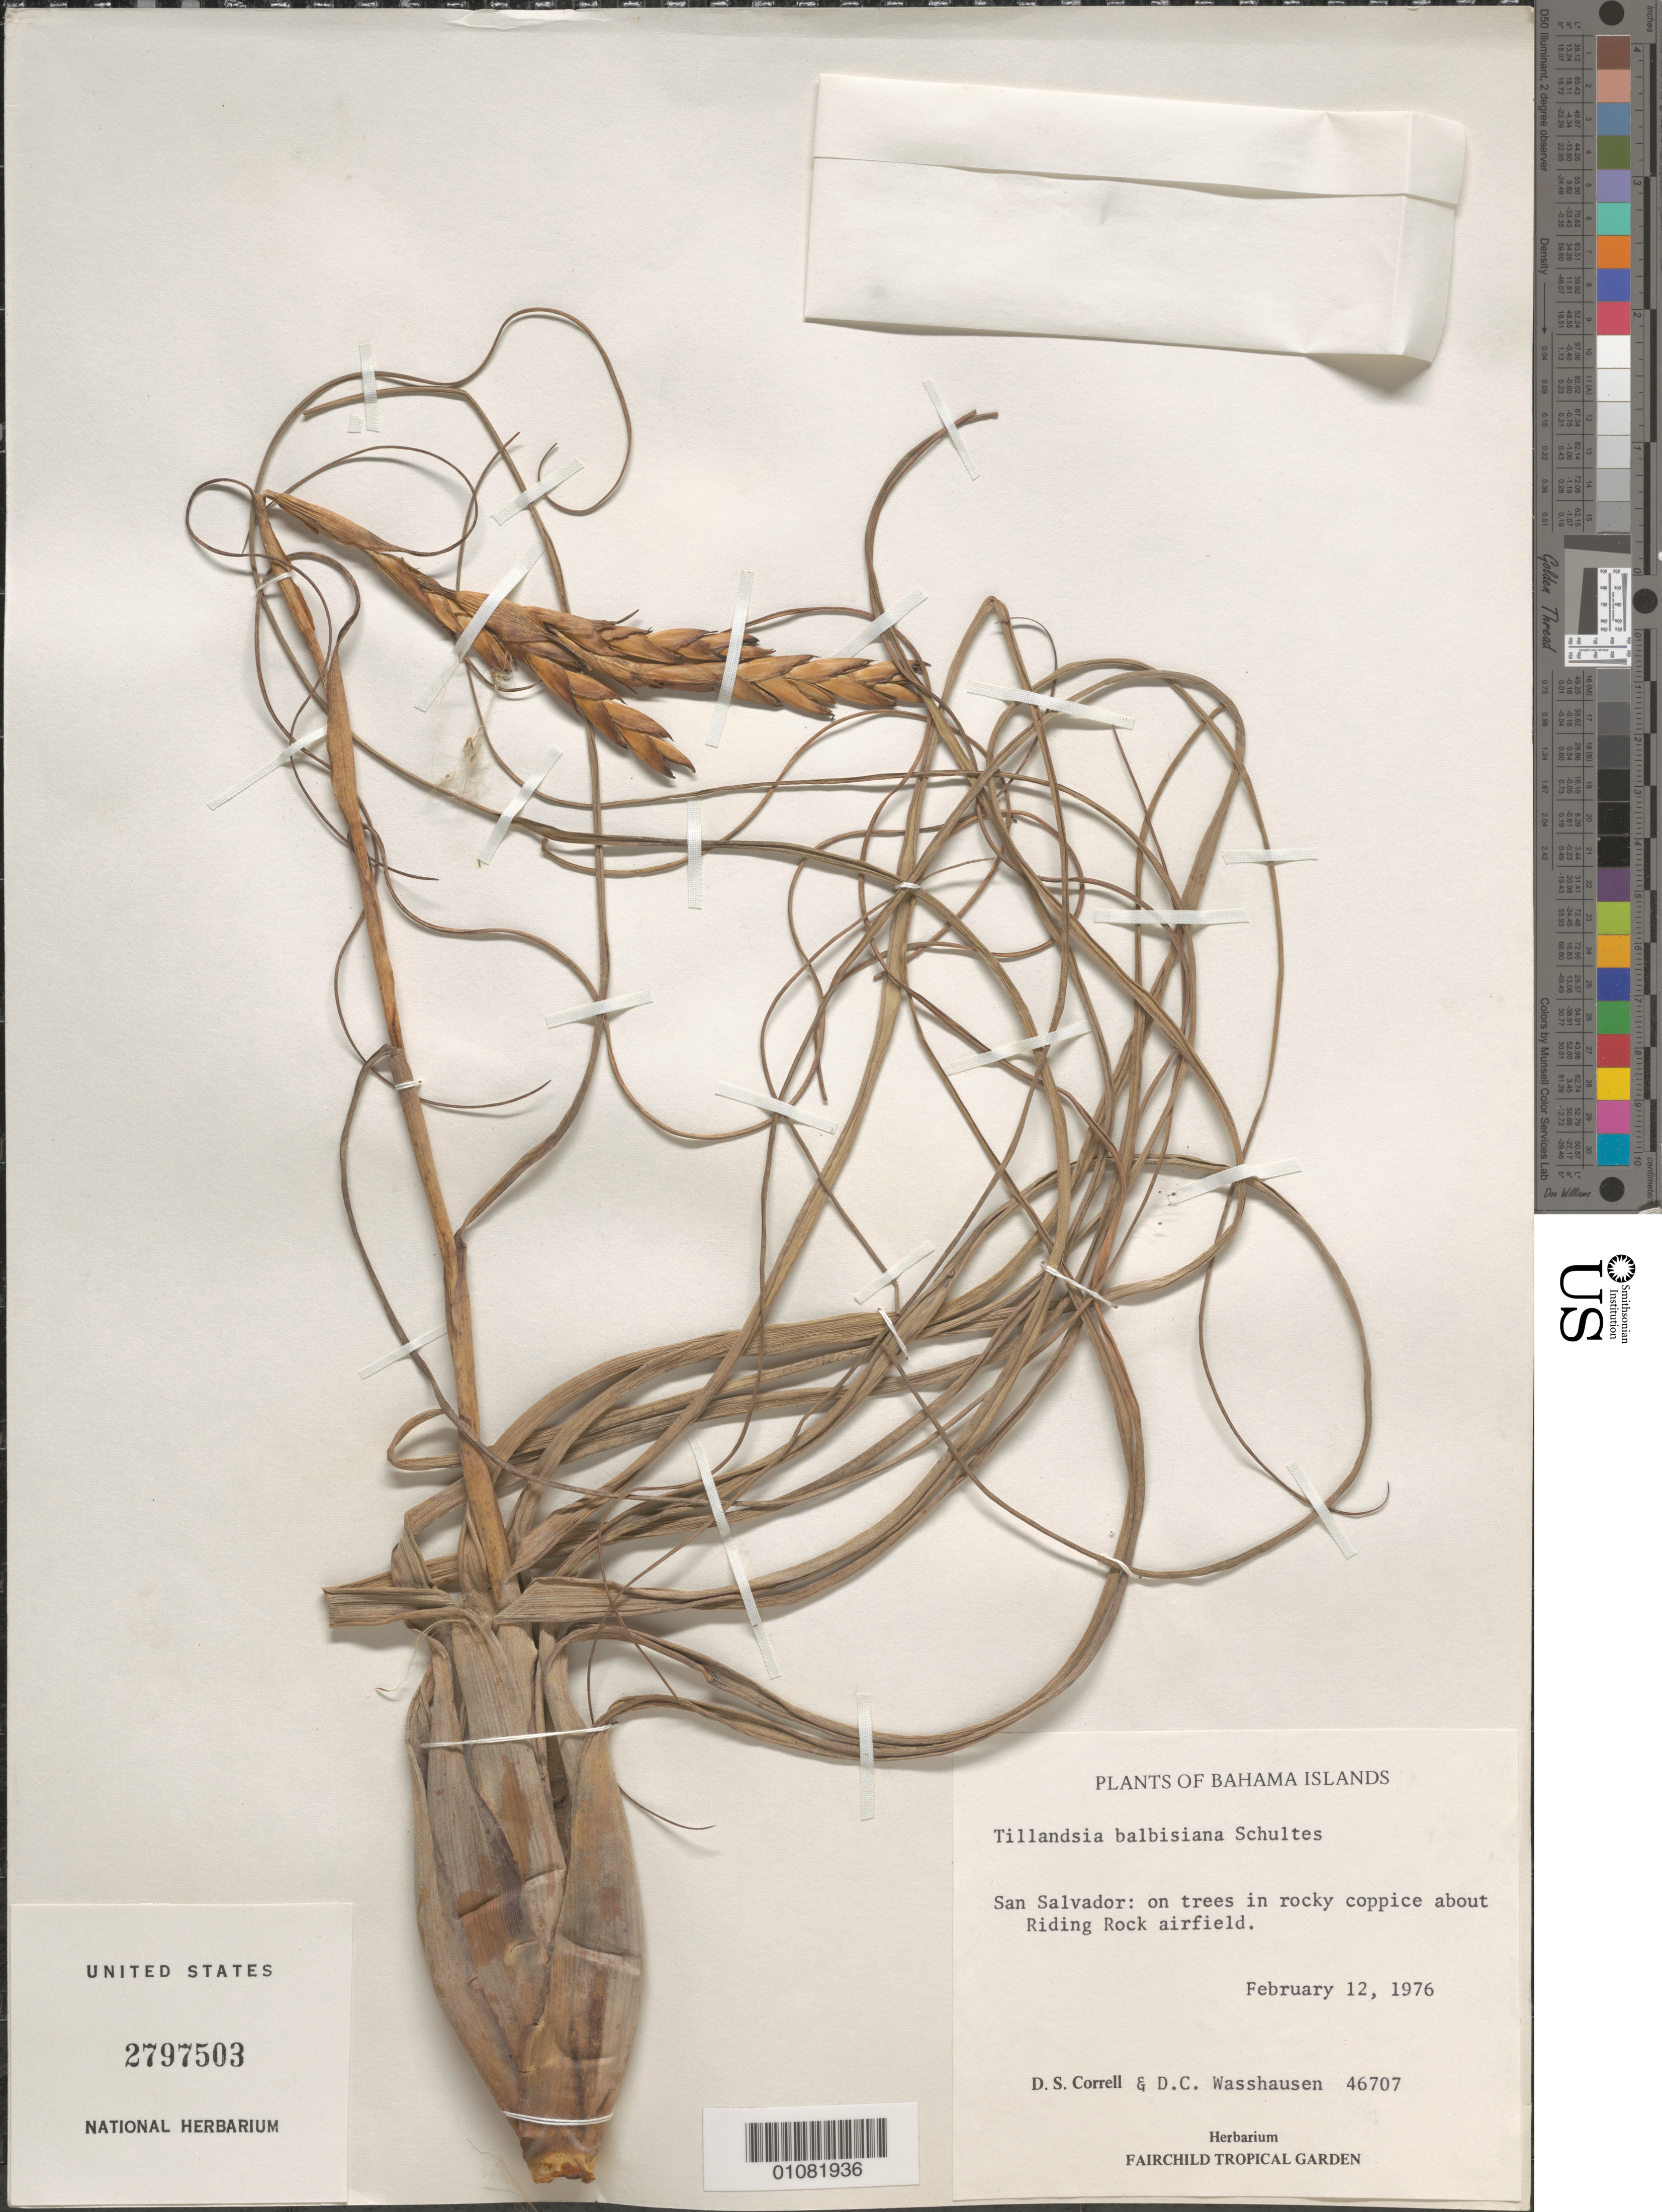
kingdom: Plantae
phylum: Tracheophyta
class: Liliopsida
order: Poales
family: Bromeliaceae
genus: Tillandsia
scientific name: Tillandsia balbisiana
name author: Schult. f.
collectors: D. S. Correll & D. C. Wasshausen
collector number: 46707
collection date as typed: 12 Feb 1976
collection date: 1976-02-12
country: Bahamas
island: San Salvador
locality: Riding Rock airfield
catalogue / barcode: US 2797503